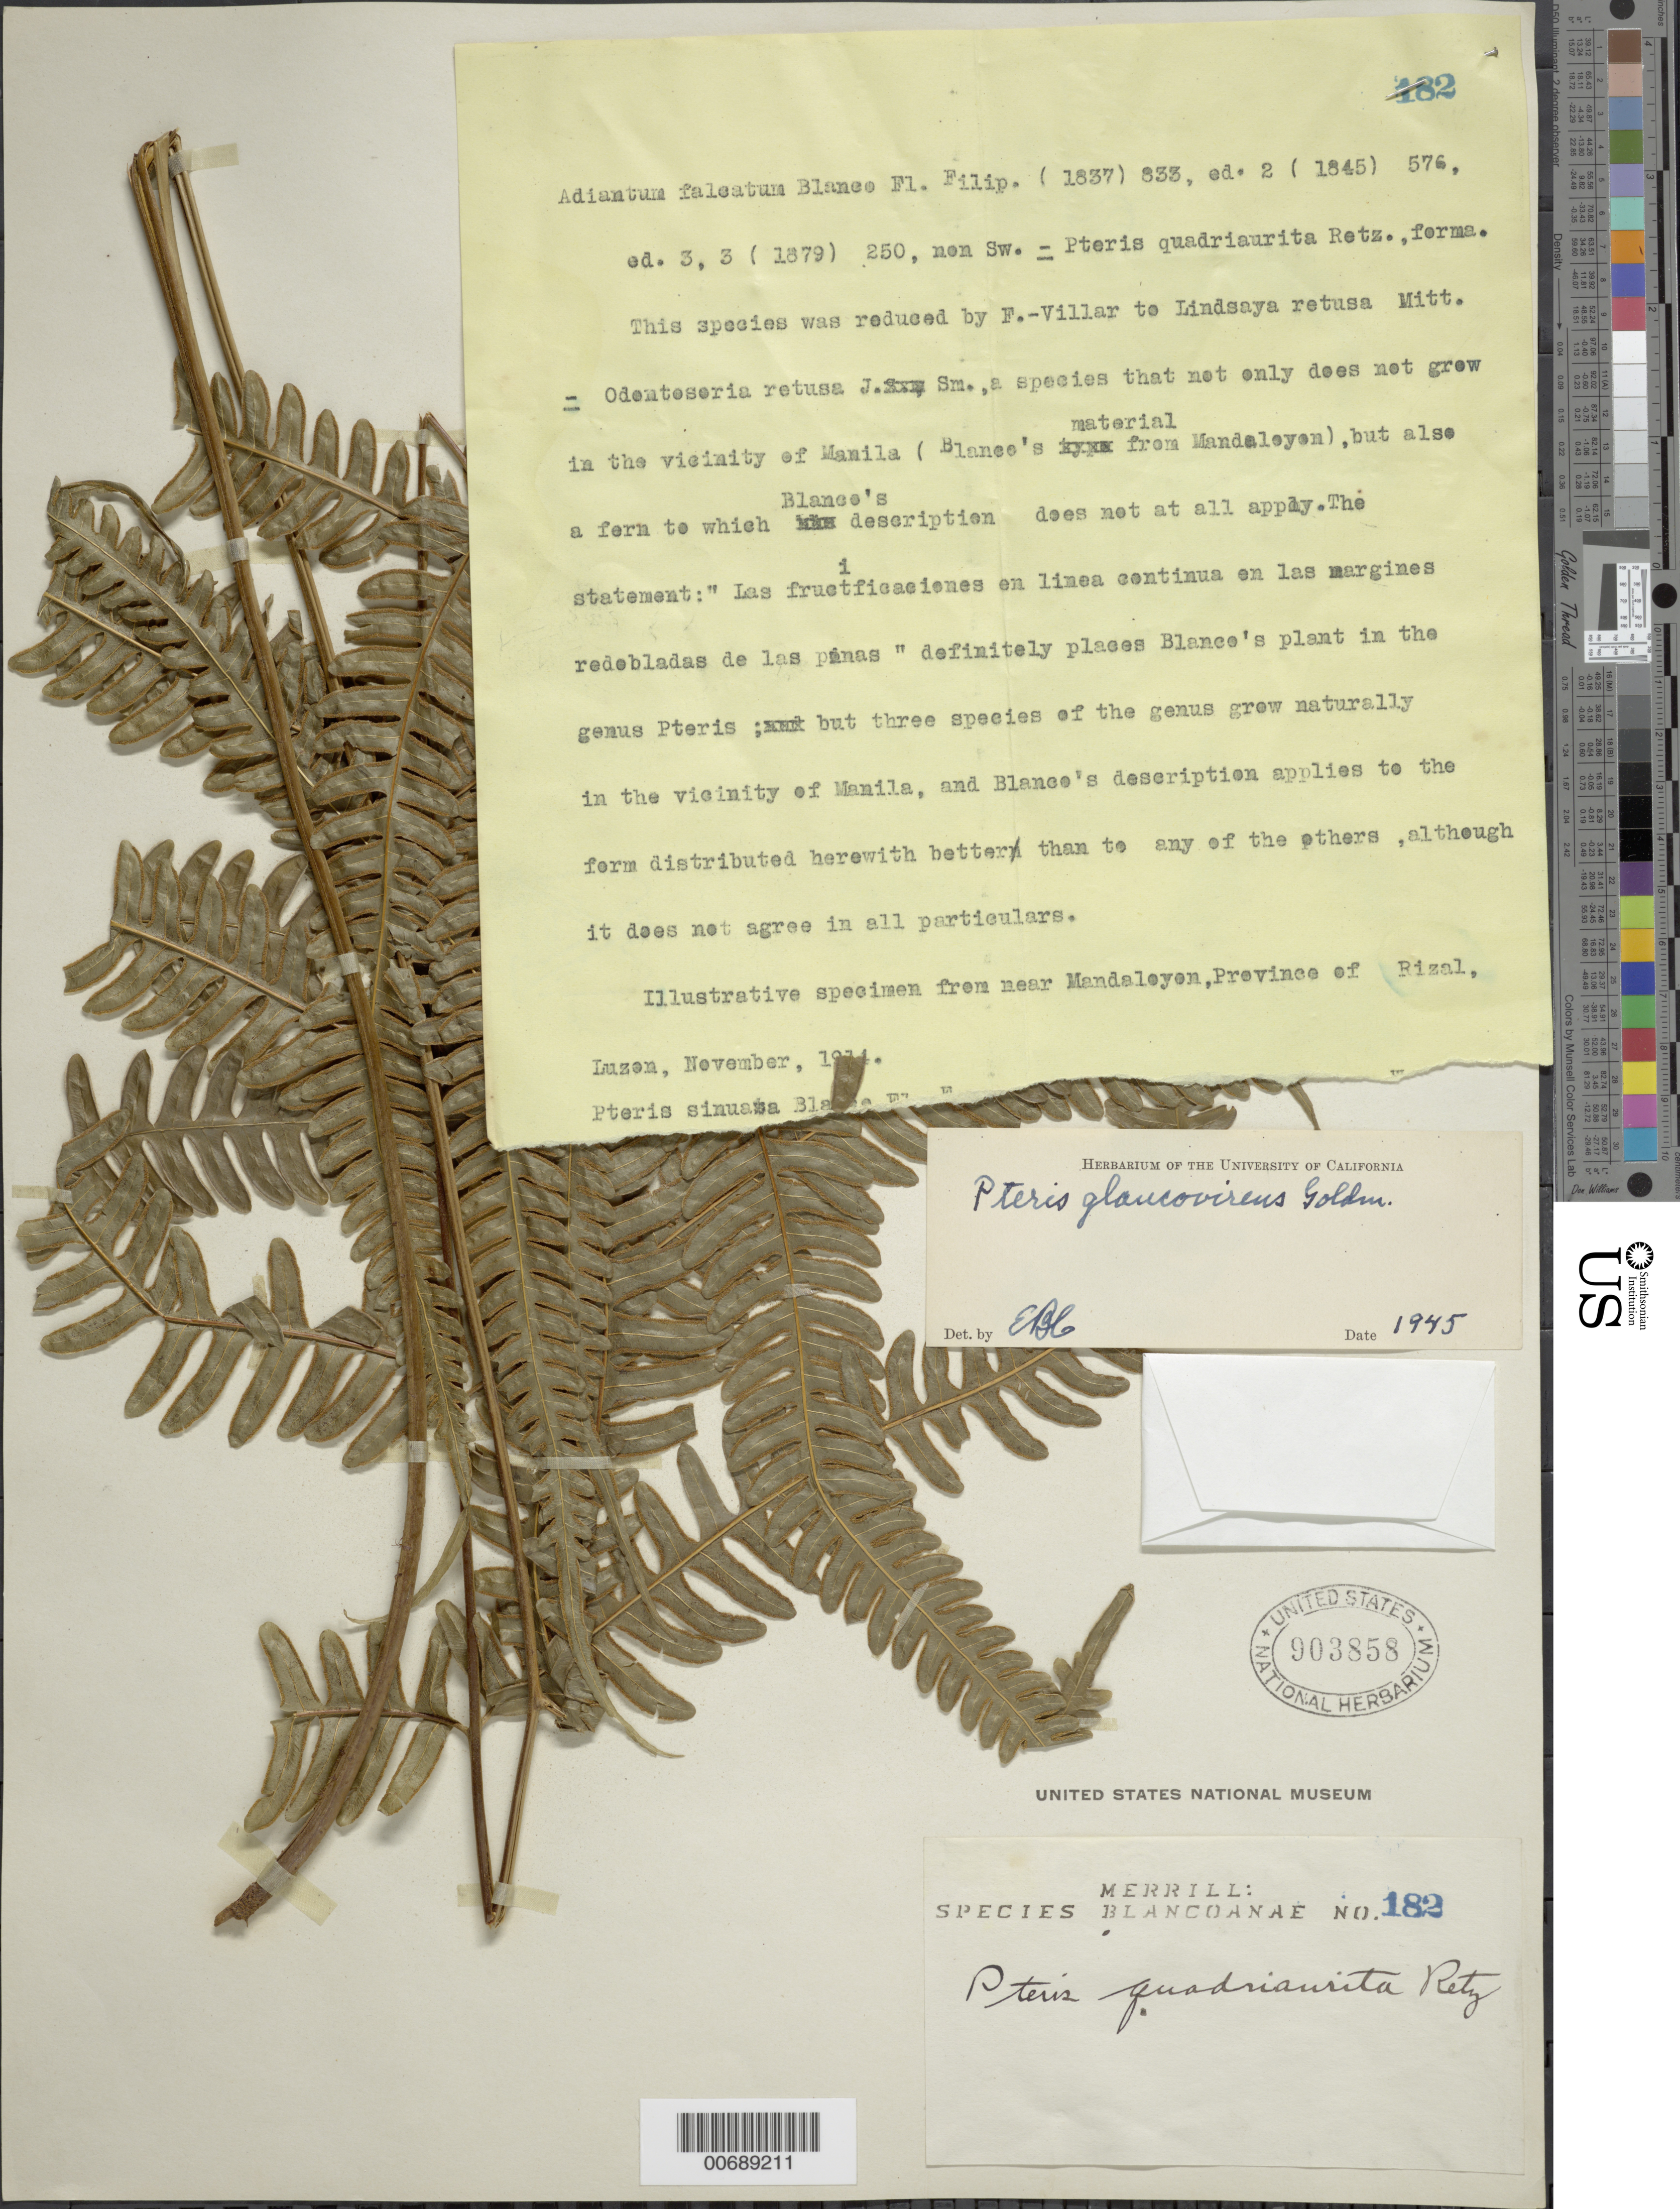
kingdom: Plantae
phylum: Tracheophyta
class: Polypodiopsida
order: Polypodiales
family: Pteridaceae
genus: Pteris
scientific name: Pteris quadriaurita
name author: Retz.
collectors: E. D. Merrill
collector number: Sp. Blancoan. 0182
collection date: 1914-11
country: Philippines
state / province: Calabarzon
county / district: Rizal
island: Luzon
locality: Mandaloyon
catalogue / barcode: US 903858